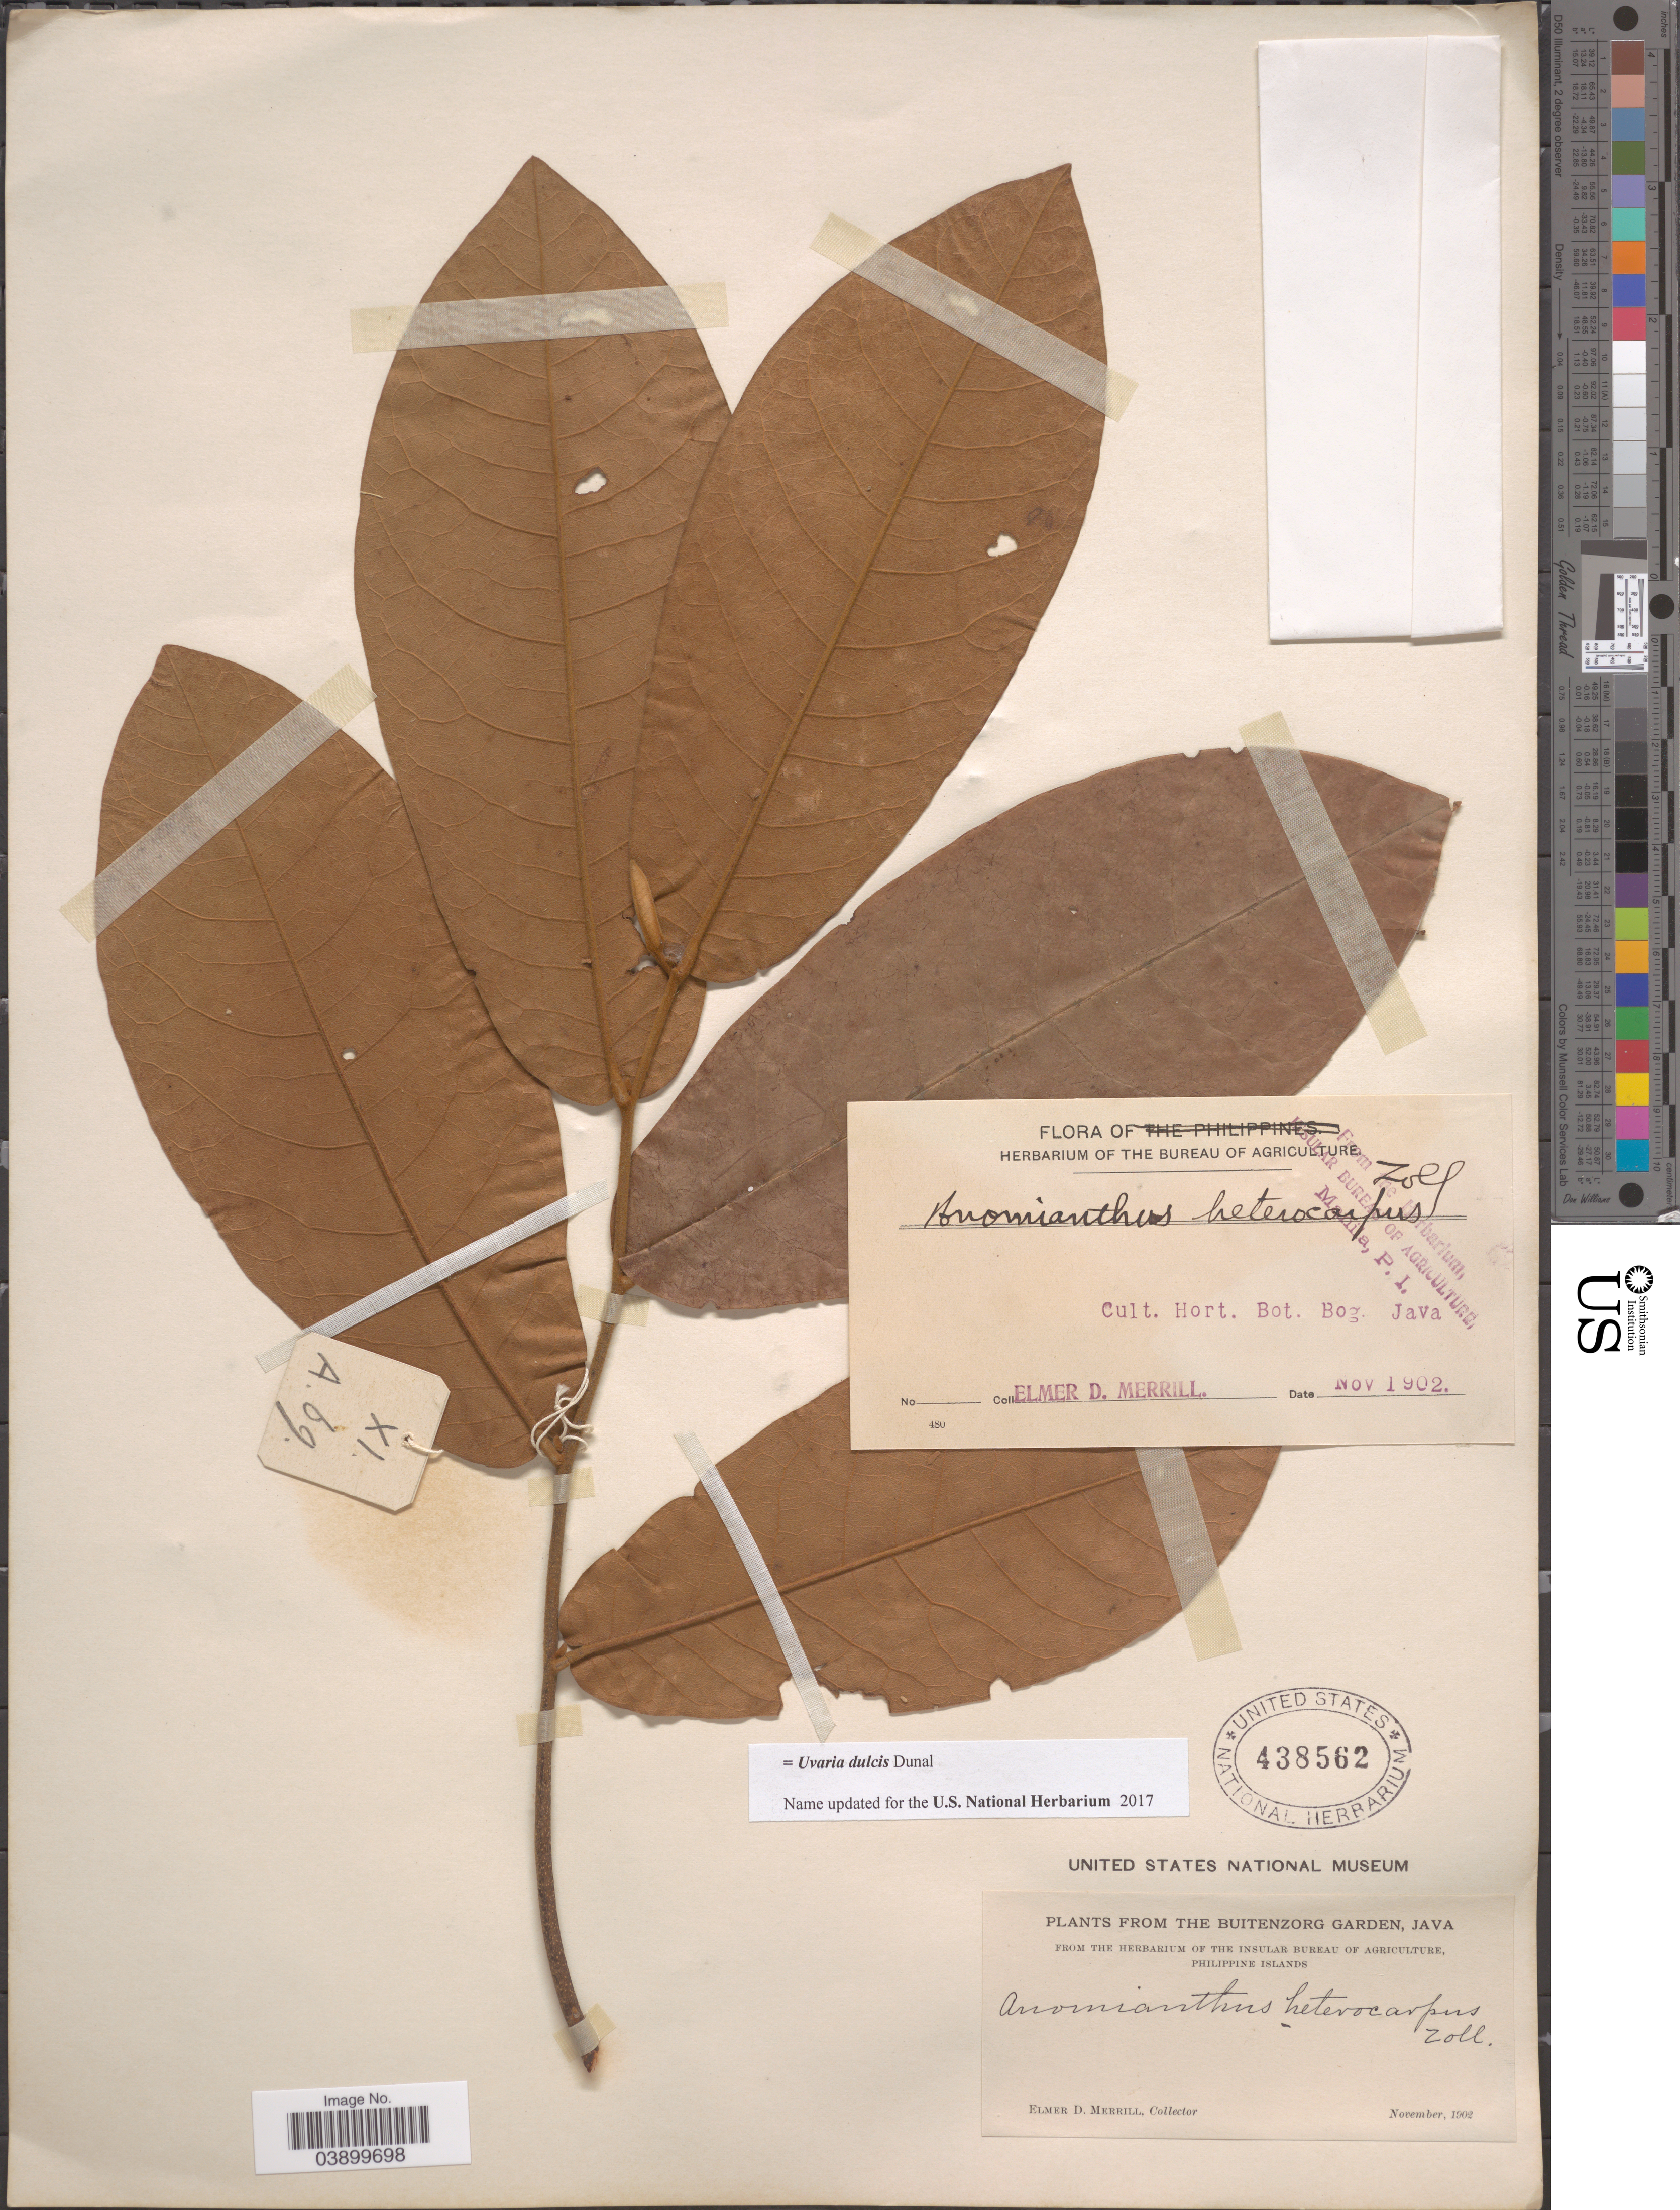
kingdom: Plantae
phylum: Tracheophyta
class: Magnoliopsida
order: Magnoliales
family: Annonaceae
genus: Uvaria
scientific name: Uvaria dulcis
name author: Dunal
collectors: E. D. Merrill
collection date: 1902-11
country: Indonesia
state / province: Java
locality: Cult. Hort. Bot. Bog. The Buitenzorg Garden.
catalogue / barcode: US 438562